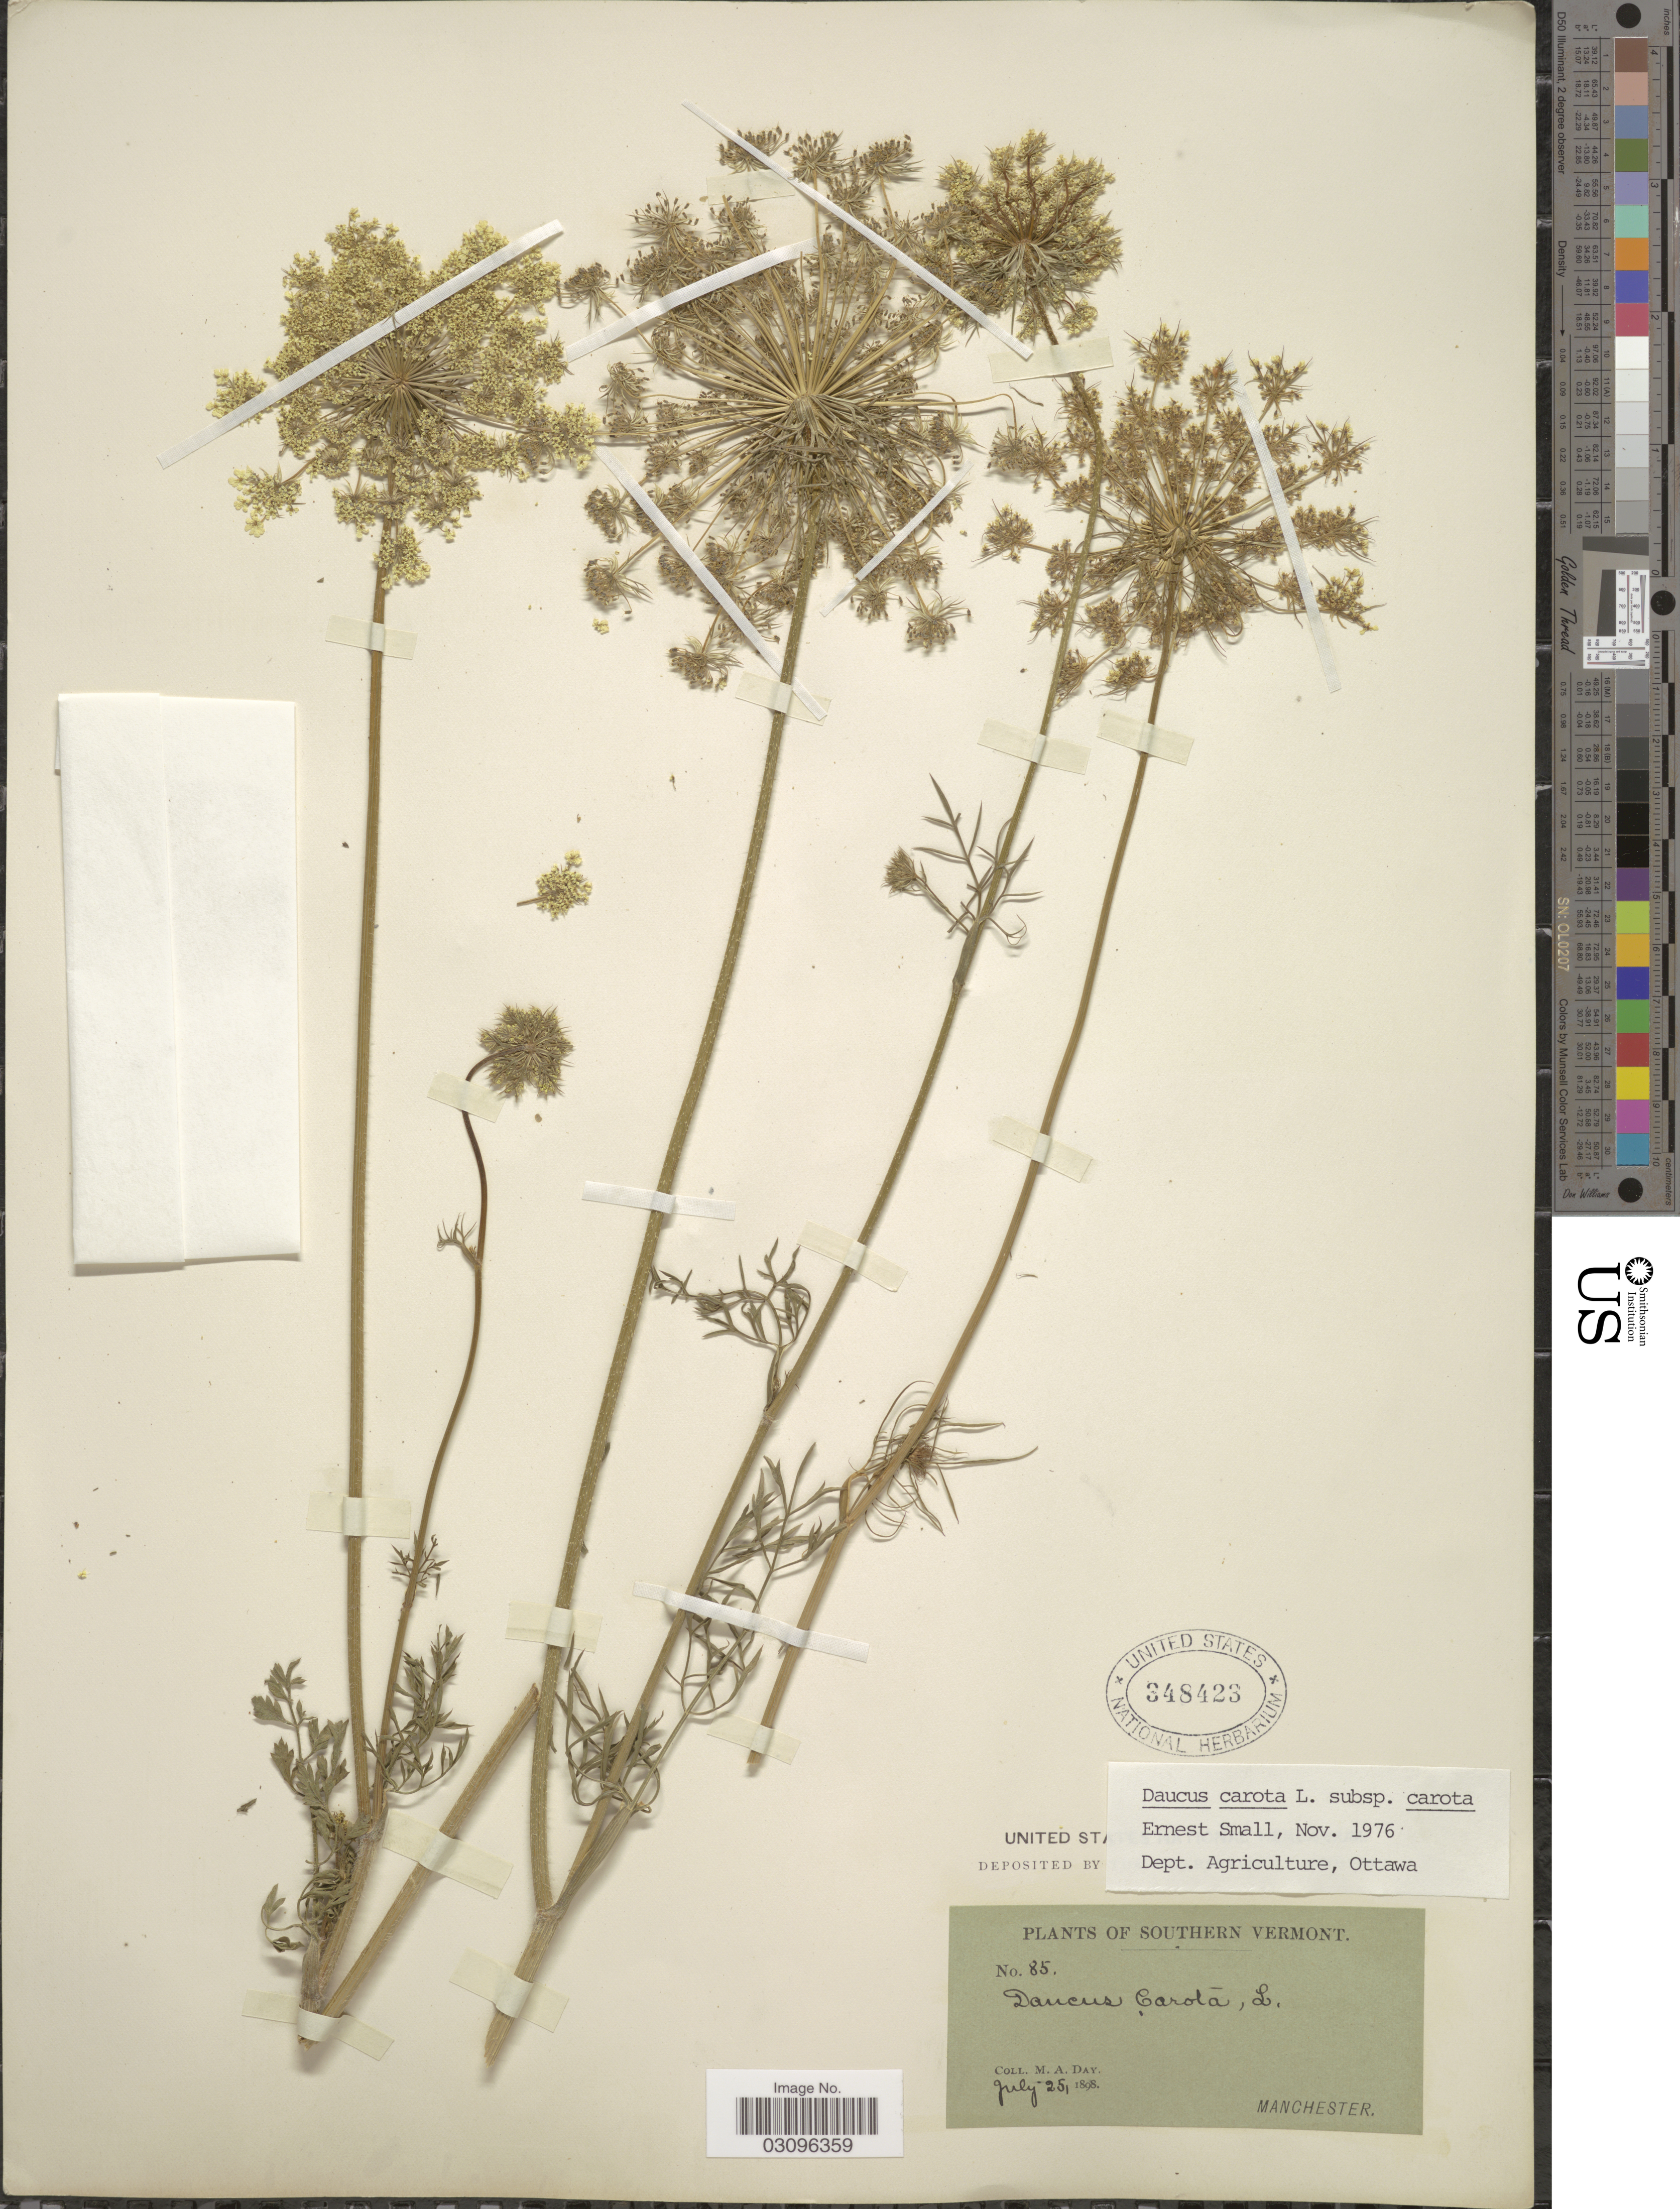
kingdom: Plantae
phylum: Tracheophyta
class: Magnoliopsida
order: Apiales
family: Apiaceae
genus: Daucus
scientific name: Daucus carota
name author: L.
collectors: M. Day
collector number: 85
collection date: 1898-07-25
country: United States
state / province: Vermont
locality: Southern Vermont.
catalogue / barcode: US 348423